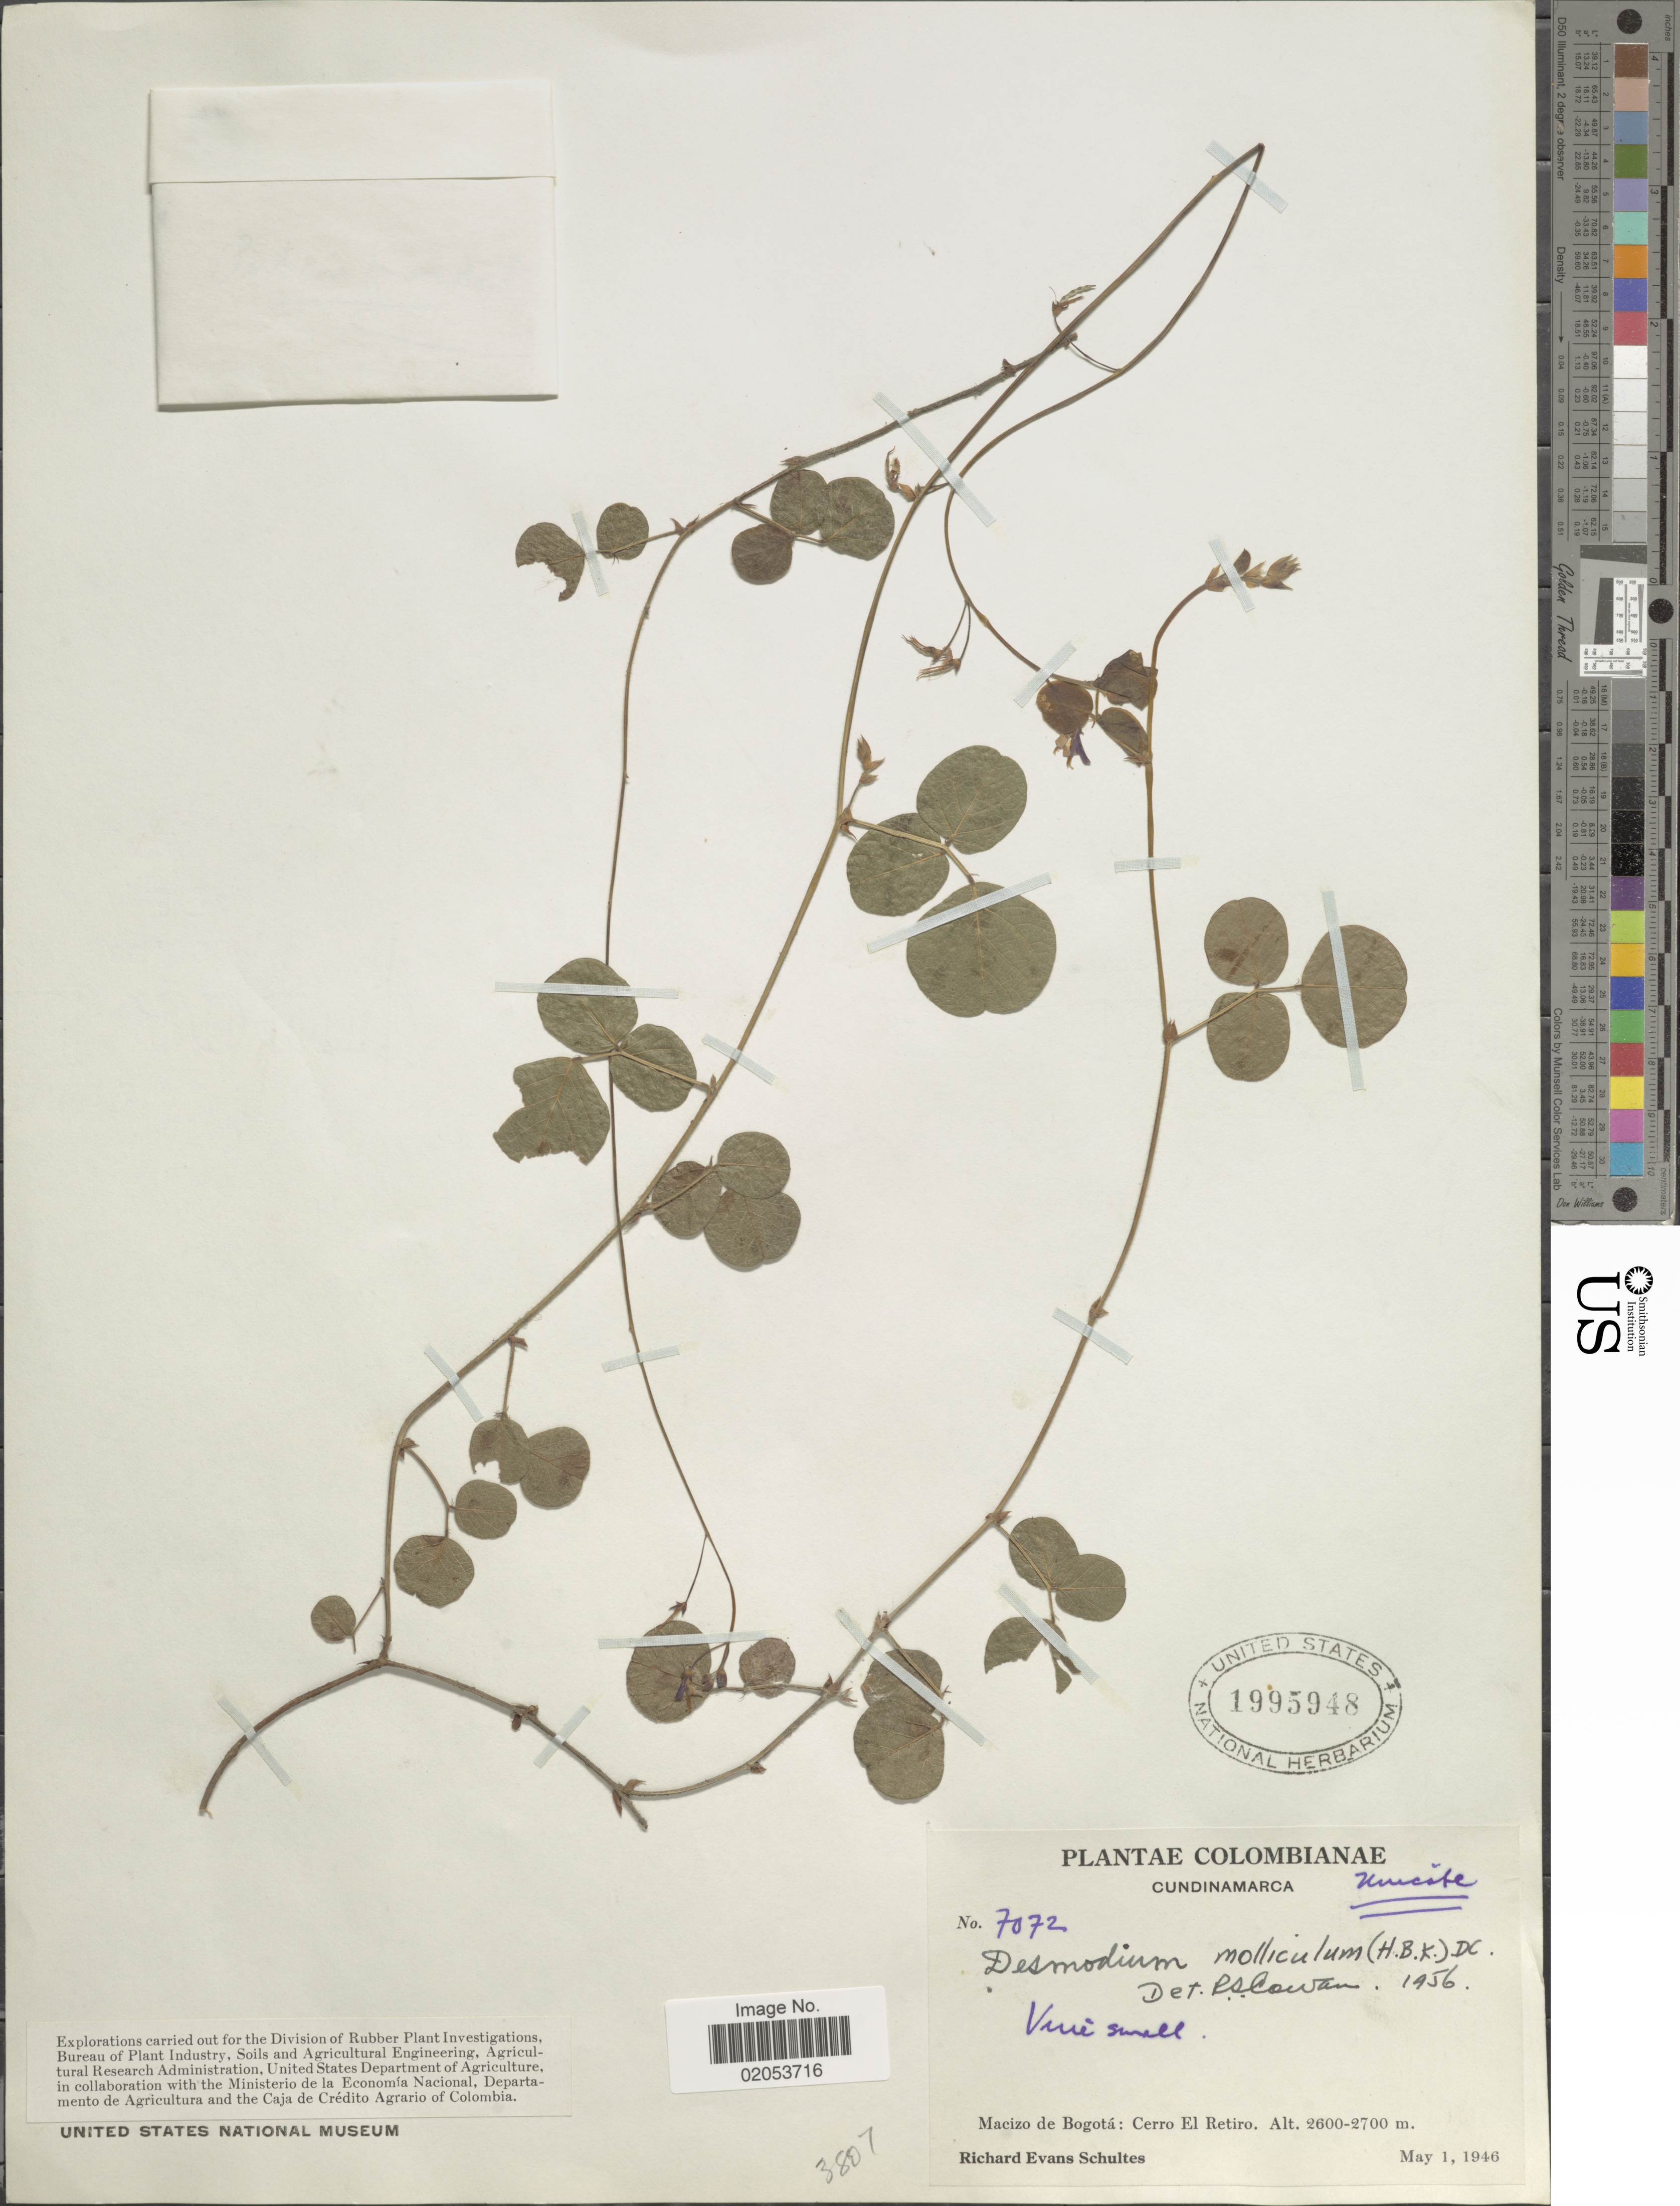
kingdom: Plantae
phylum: Tracheophyta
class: Magnoliopsida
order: Fabales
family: Fabaceae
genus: Desmodium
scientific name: Desmodium molliculum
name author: (Kunth) DC.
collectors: R. E. Schultes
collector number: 7072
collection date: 1946-05-01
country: Colombia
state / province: Cundinamarca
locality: Macizo de Bogota: Cerro El Retiro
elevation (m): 2600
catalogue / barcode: US 1995948